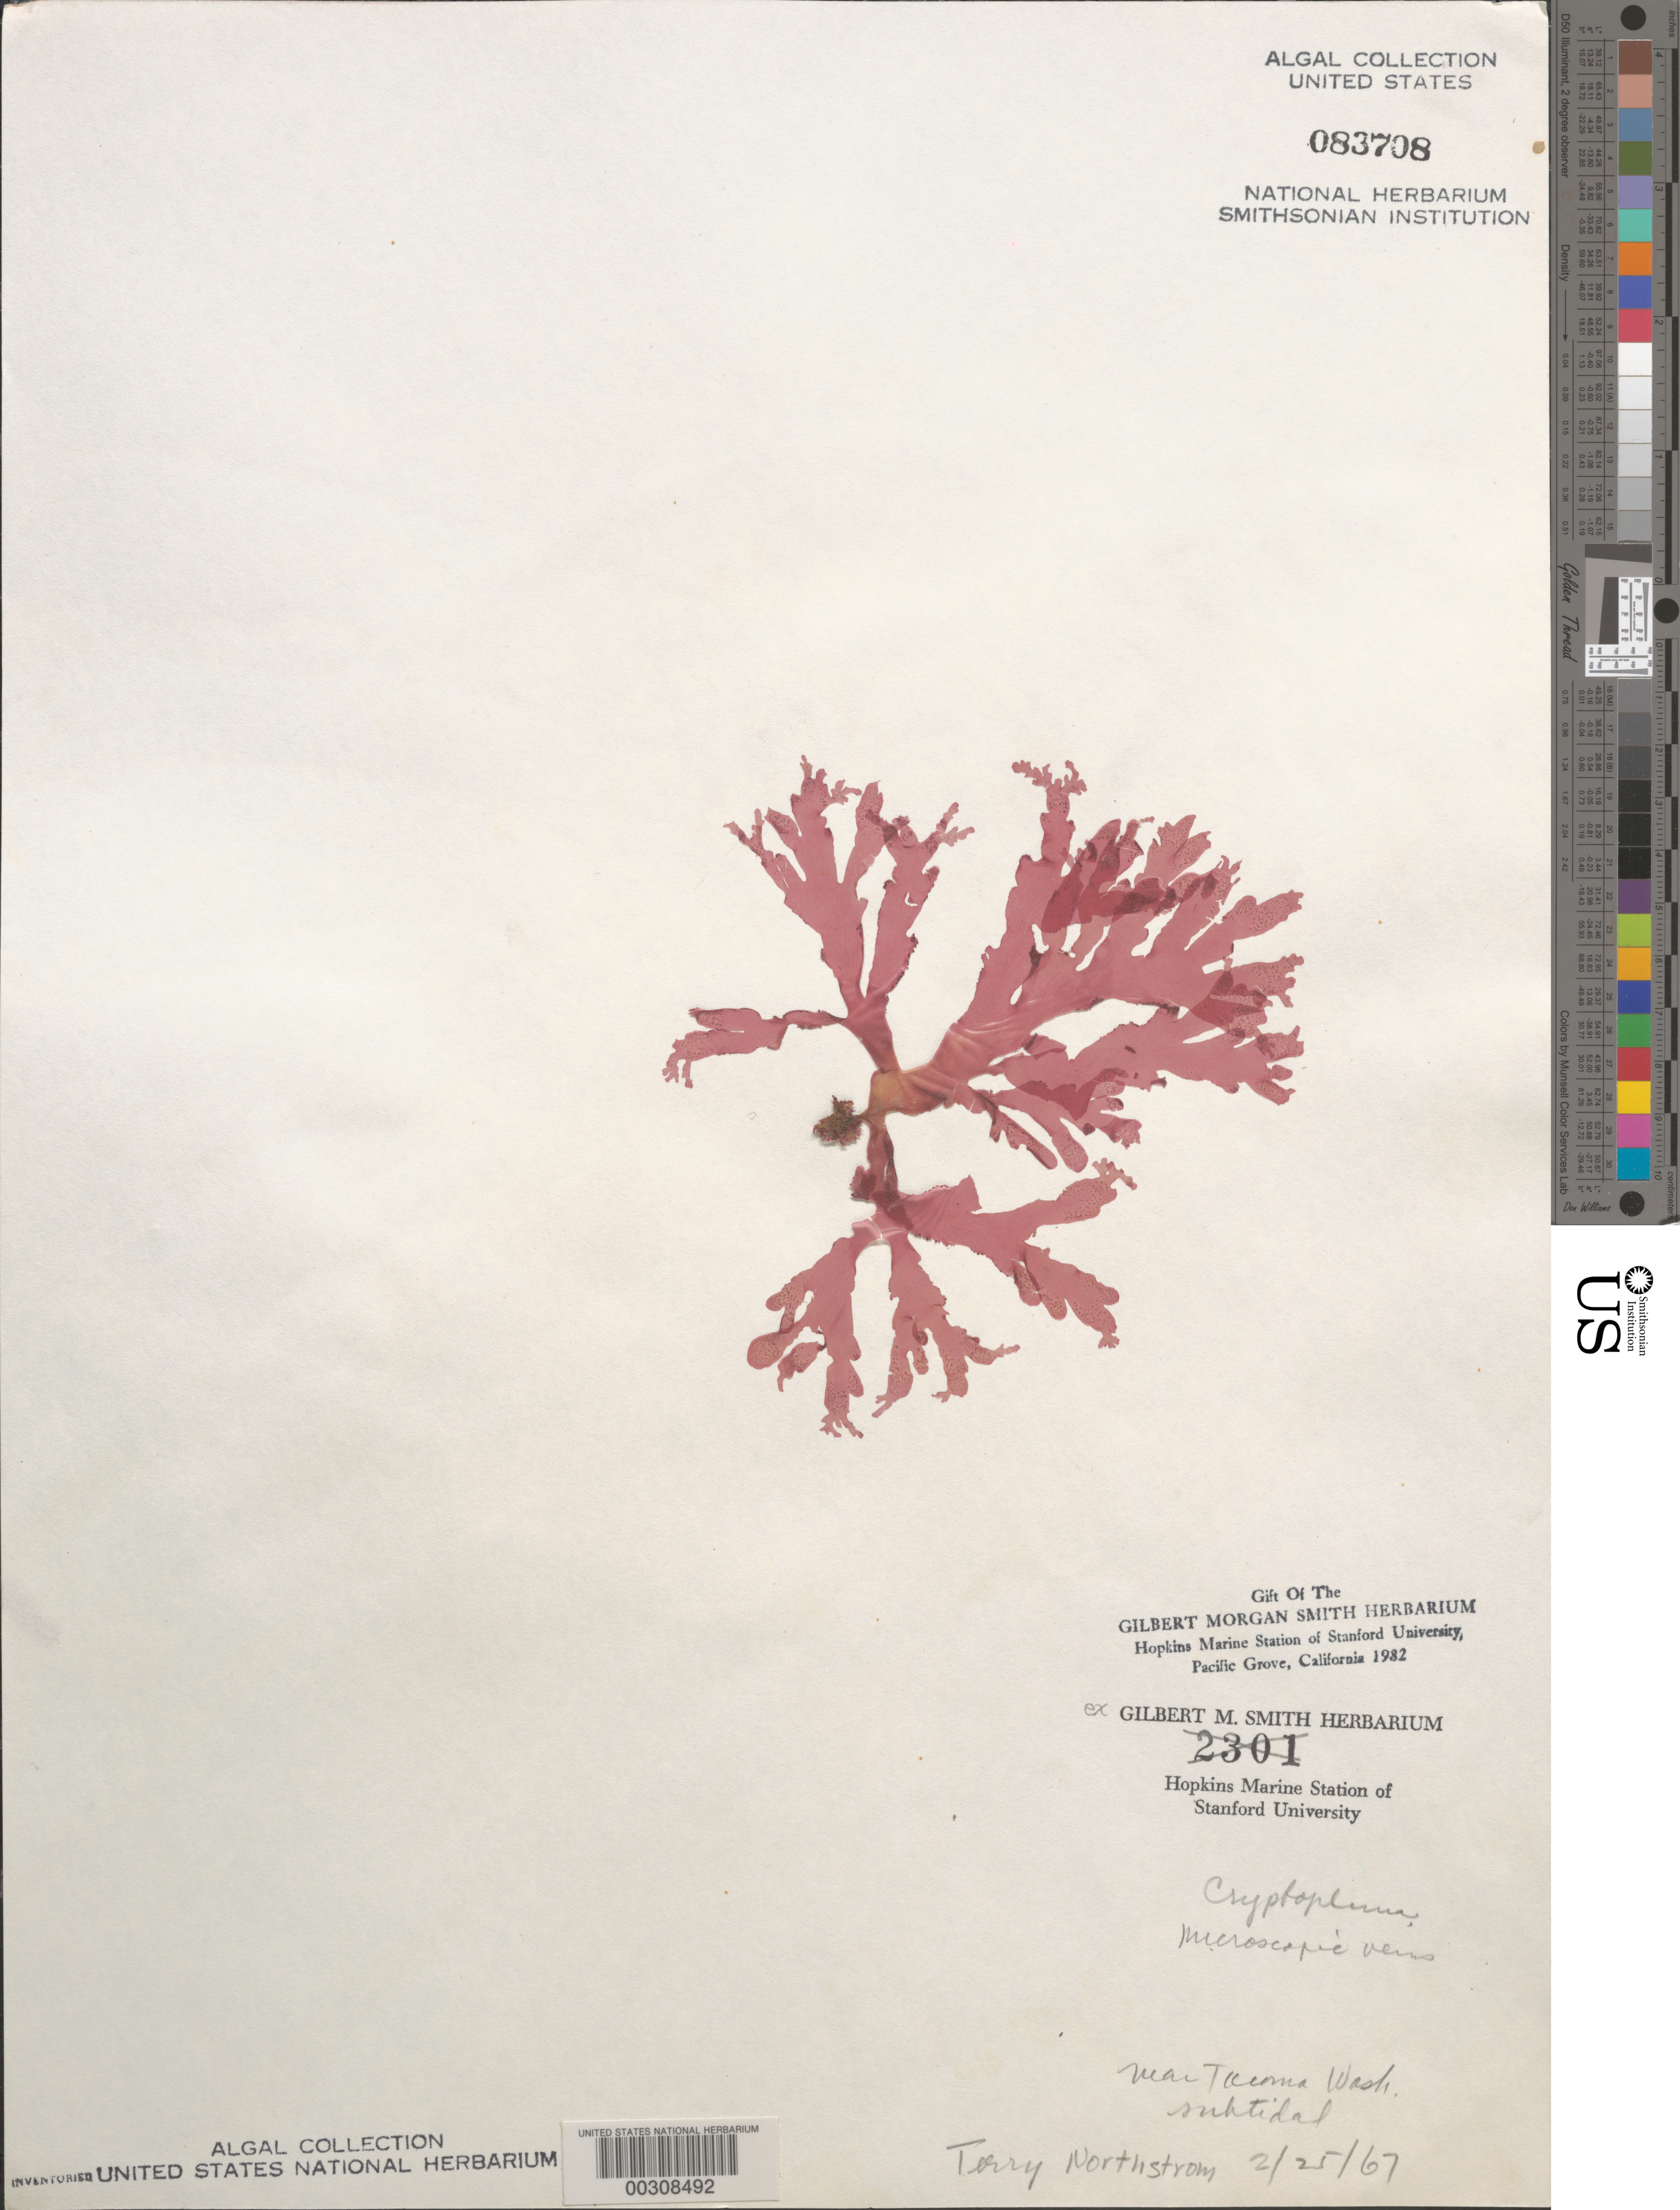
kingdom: Plantae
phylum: Rhodophyta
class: Florideophyceae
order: Ceramiales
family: Delesseriaceae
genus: Cryptopleura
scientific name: Cryptopleura sp.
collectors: T. Northstrom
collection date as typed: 25 Feb 1967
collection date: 1967-02-25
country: United States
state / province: Washington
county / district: Pierce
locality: Near Tacoma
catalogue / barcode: US 83708